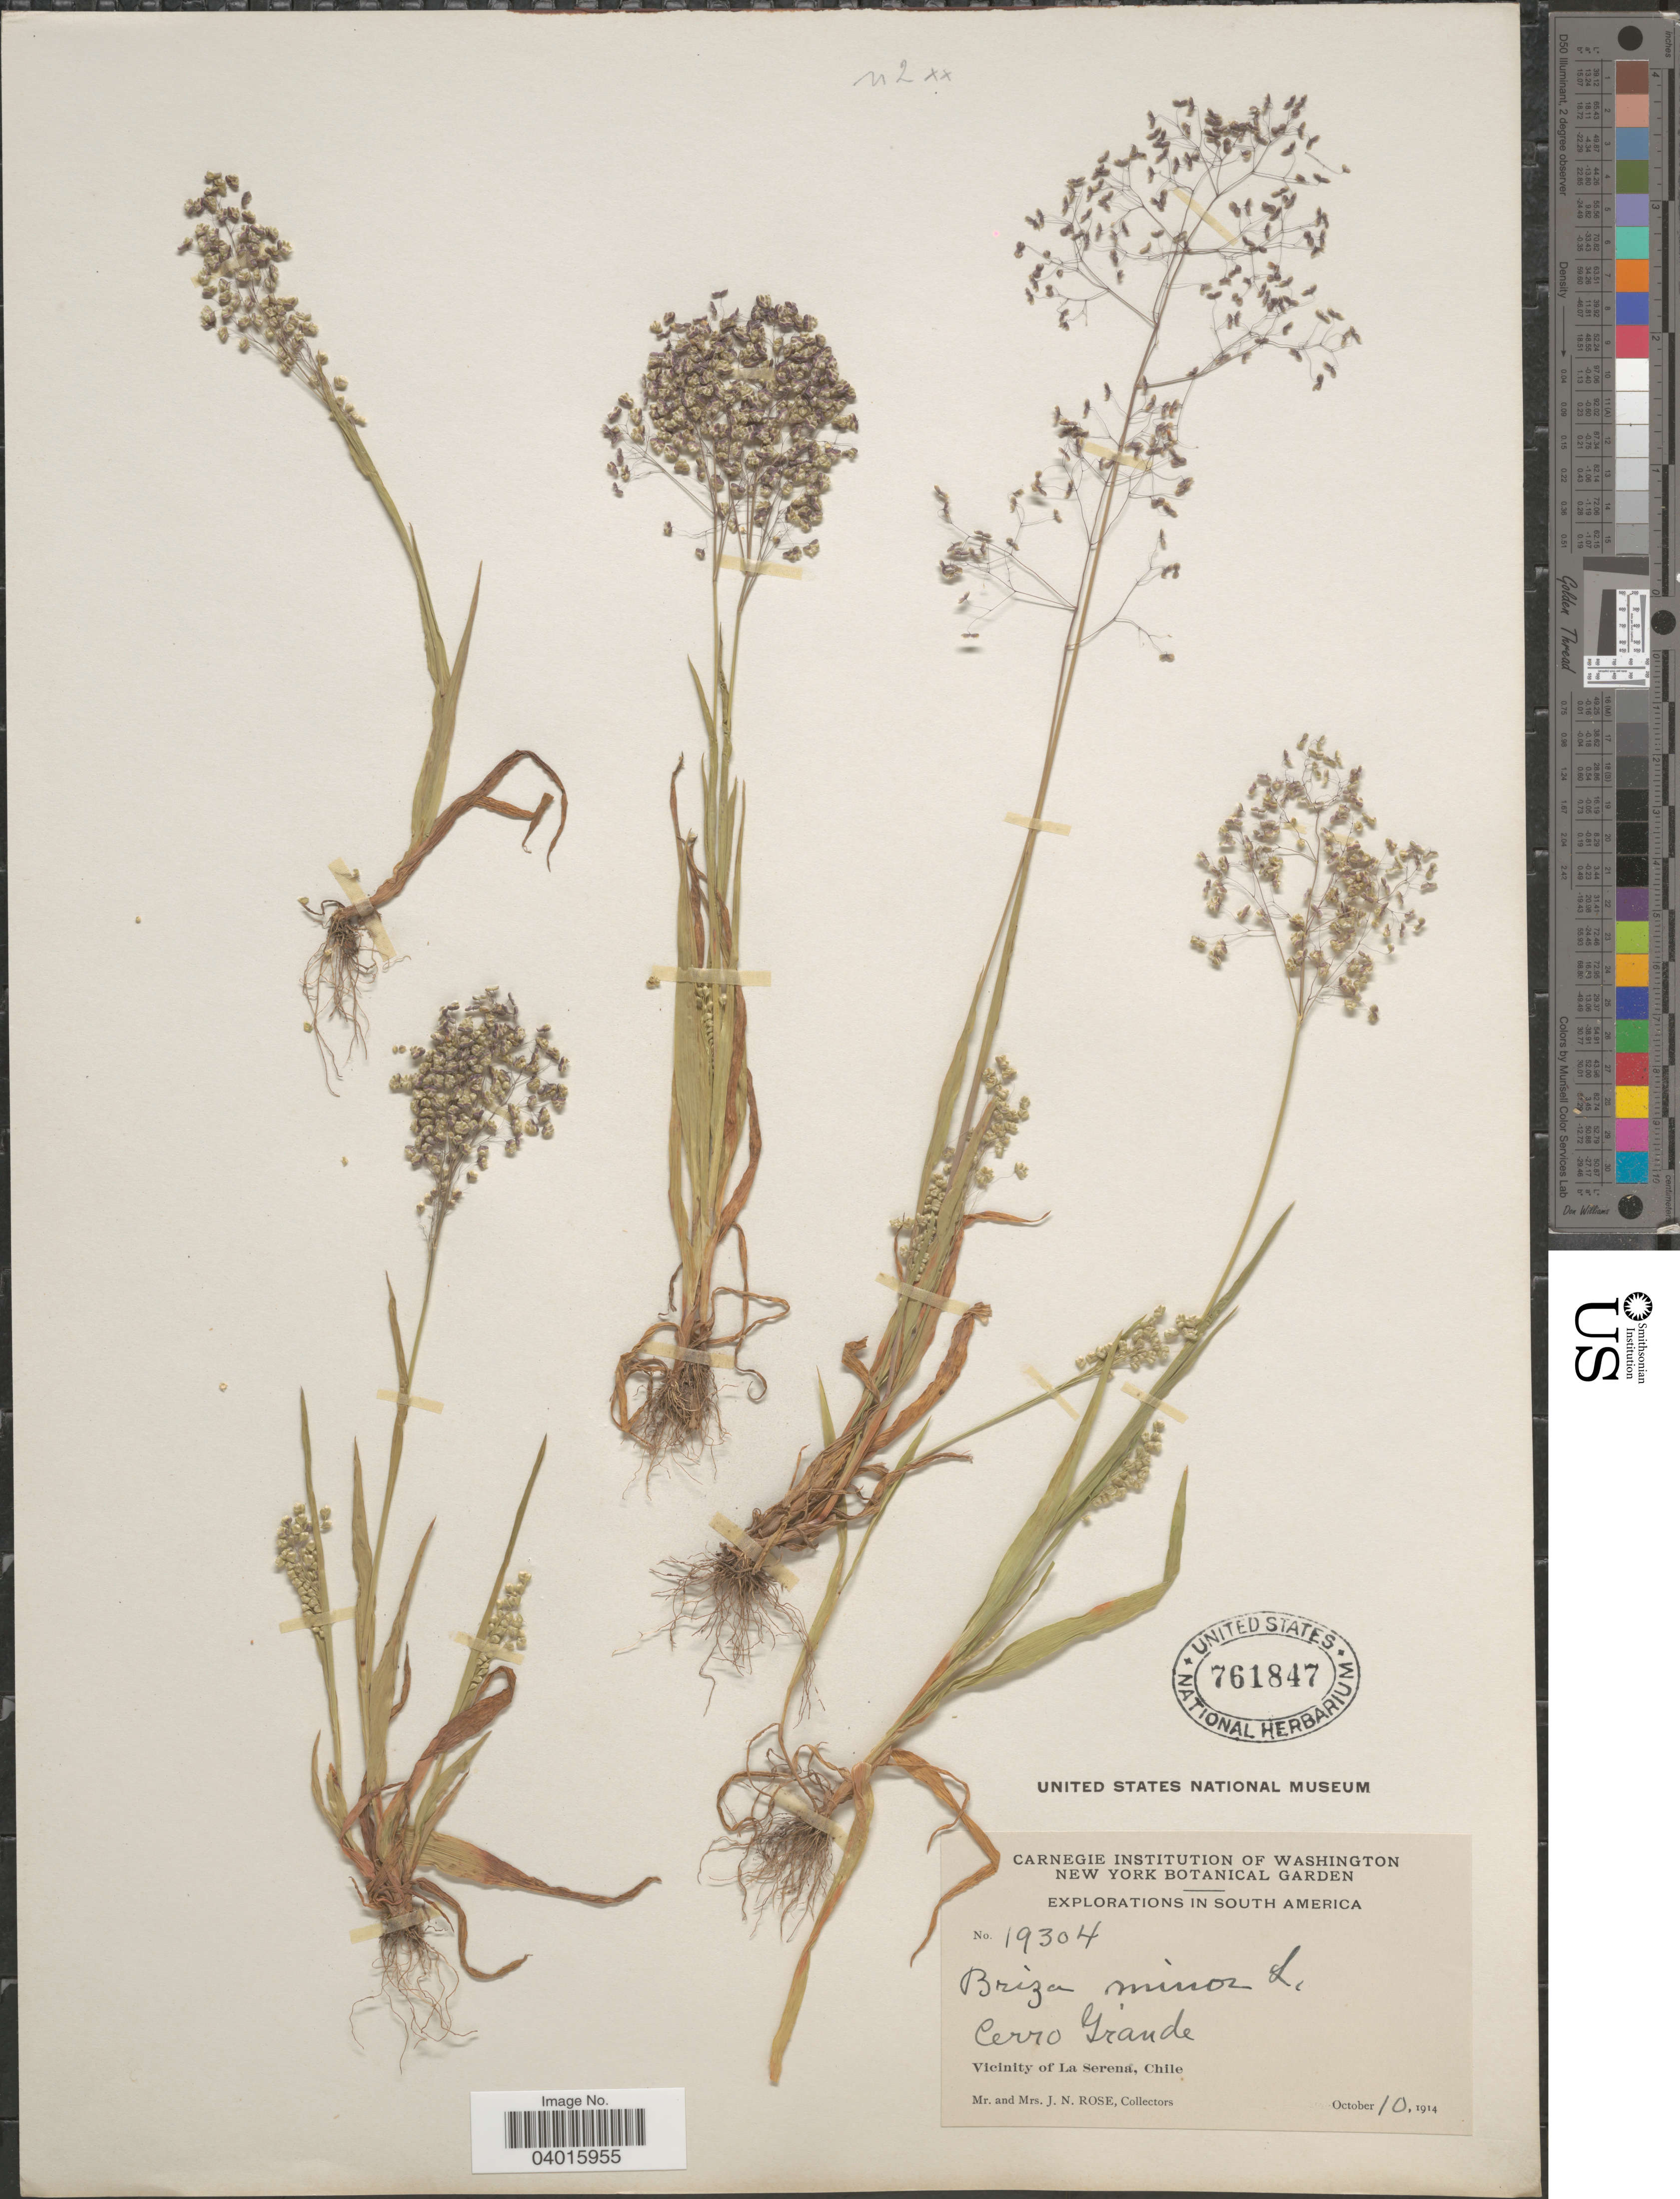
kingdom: Plantae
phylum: Tracheophyta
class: Liliopsida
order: Poales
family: Poaceae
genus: Briza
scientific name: Briza minor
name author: L.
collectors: J. N. Rose & L. B. Rose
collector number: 19304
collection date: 1914-10-10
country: Chile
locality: Cerro Grande. Vicinity of La Serena.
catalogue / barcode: US 761847